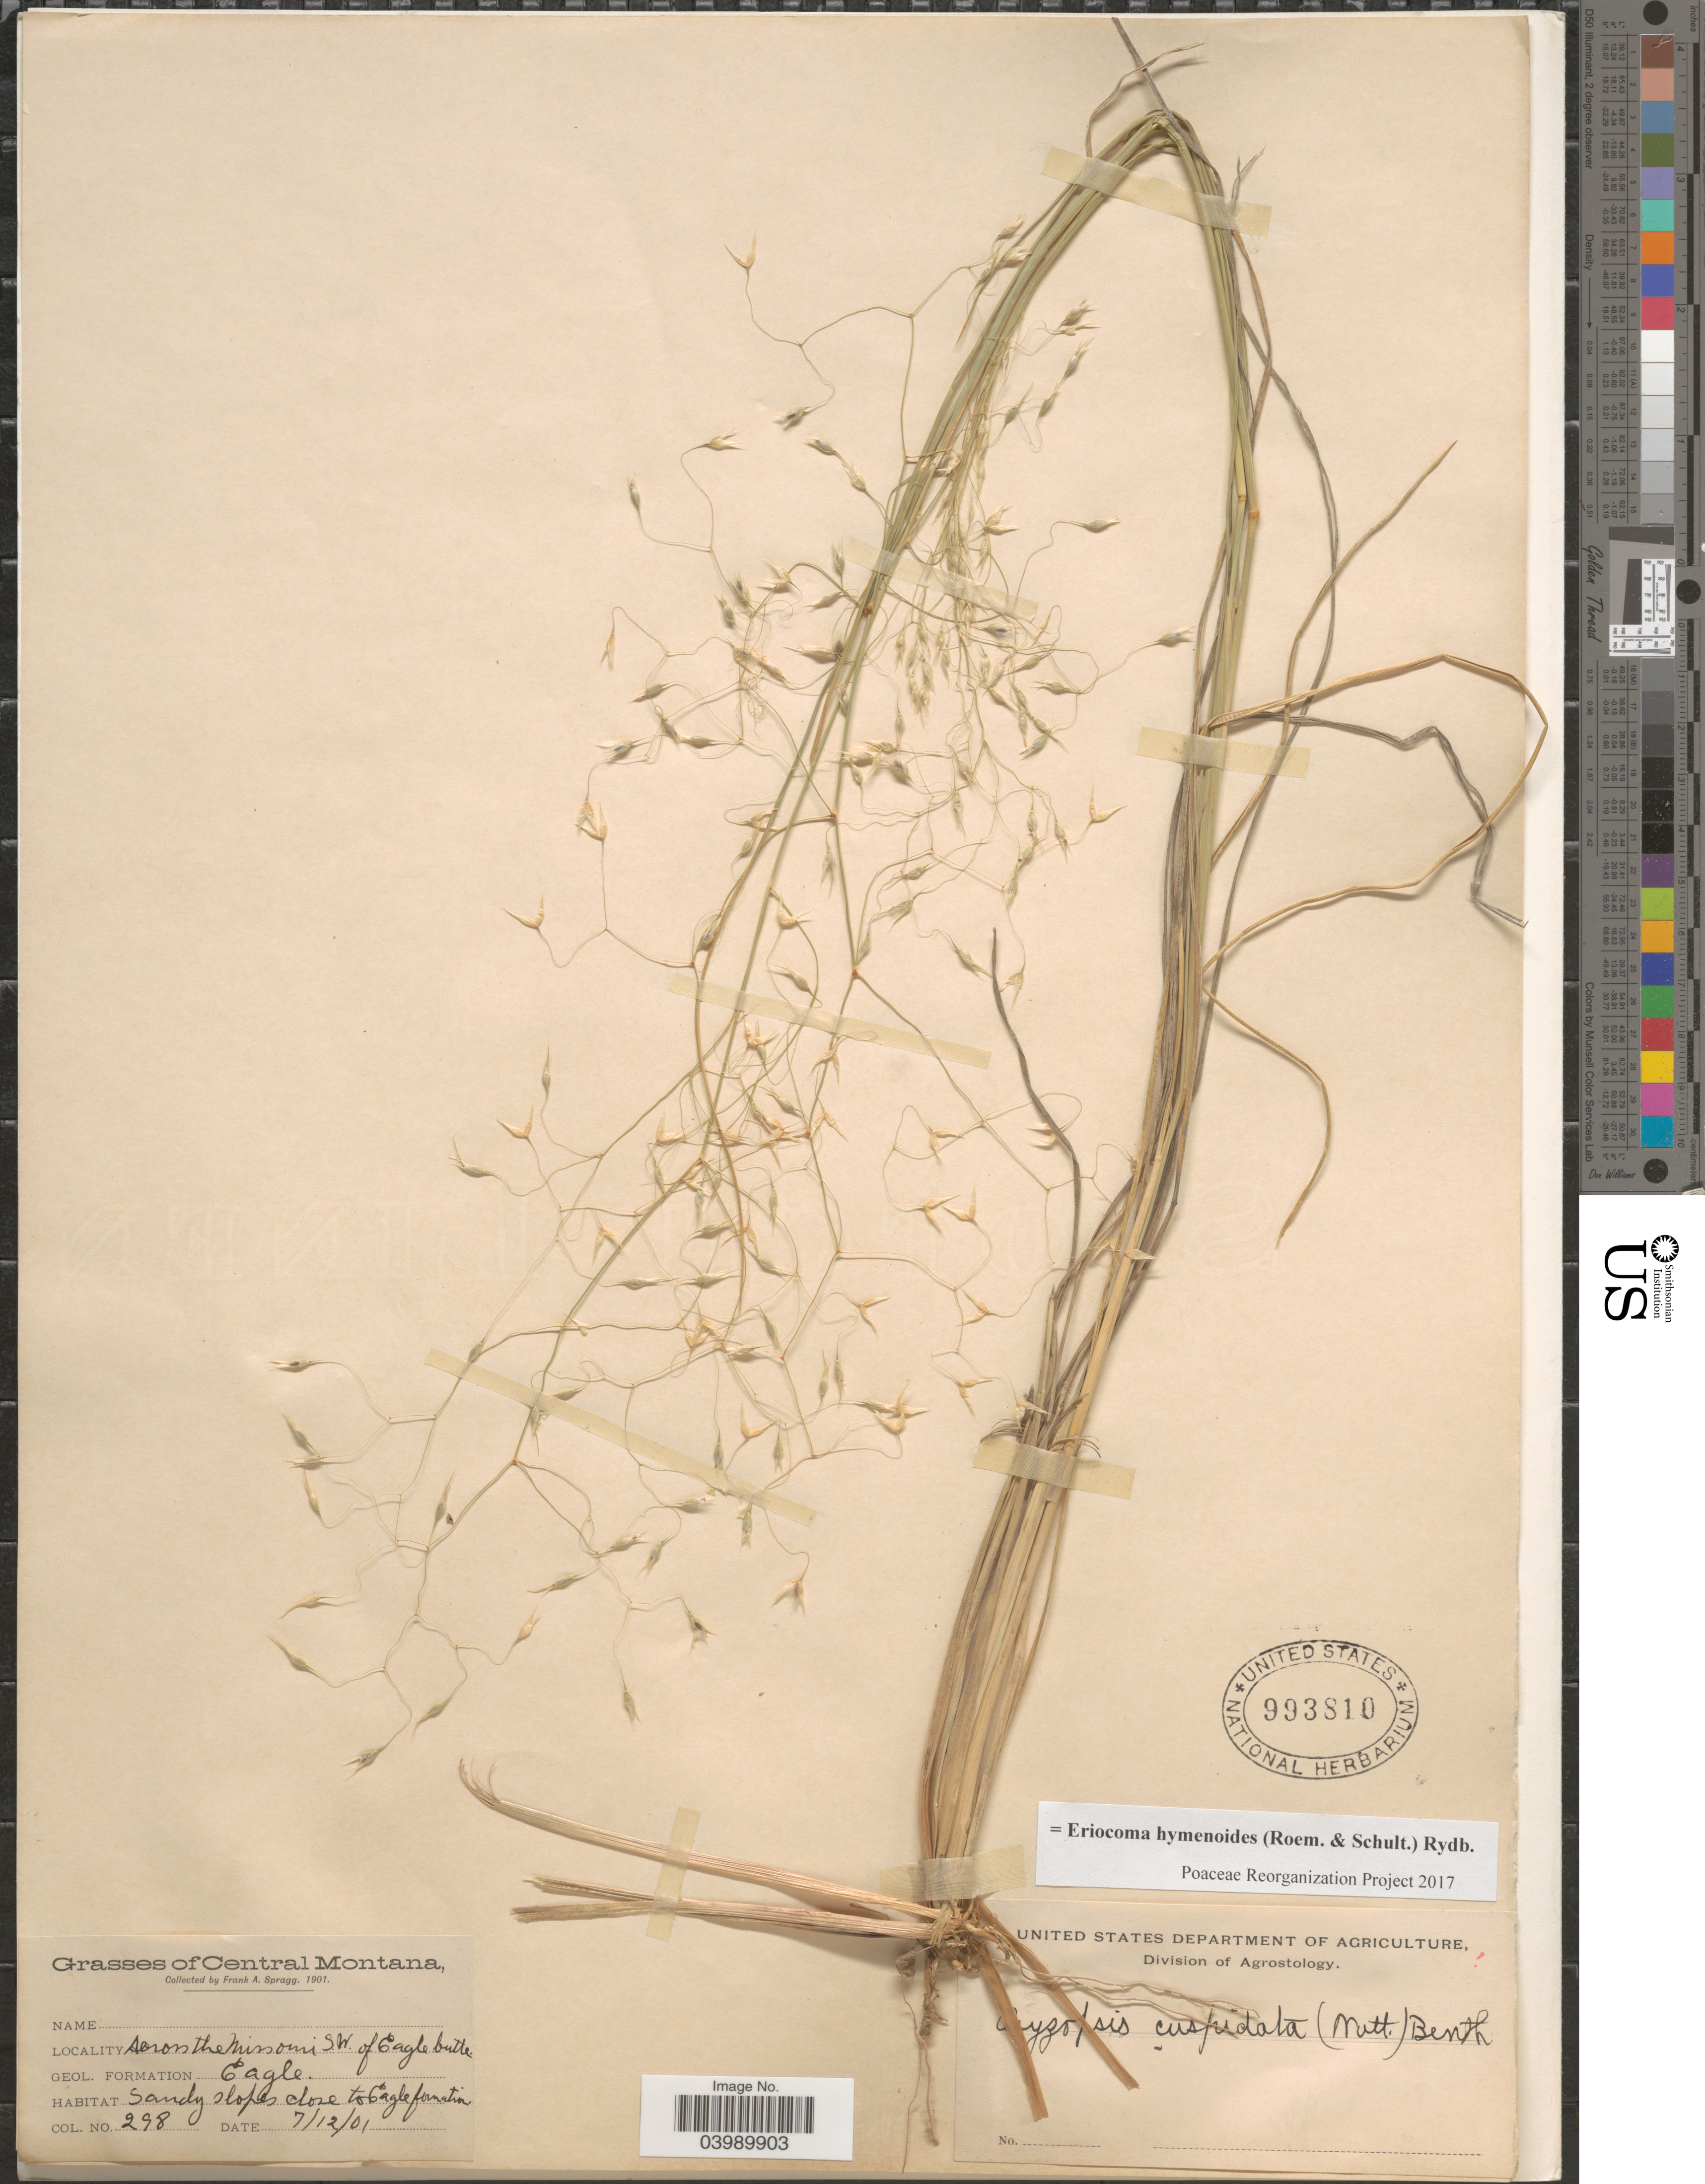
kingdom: Plantae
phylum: Tracheophyta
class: Liliopsida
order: Poales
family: Poaceae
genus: Eriocoma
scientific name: Eriocoma hymenoides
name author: (Roem. & Schult.) Rydb.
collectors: F. Spragg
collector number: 298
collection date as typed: Transcribed d/m/y: 12/7/1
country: United States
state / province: Montana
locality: Central Montana. Across the Missouri S.W. of Eagle butte. Geol. Formation Eagle.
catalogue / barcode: US 993810